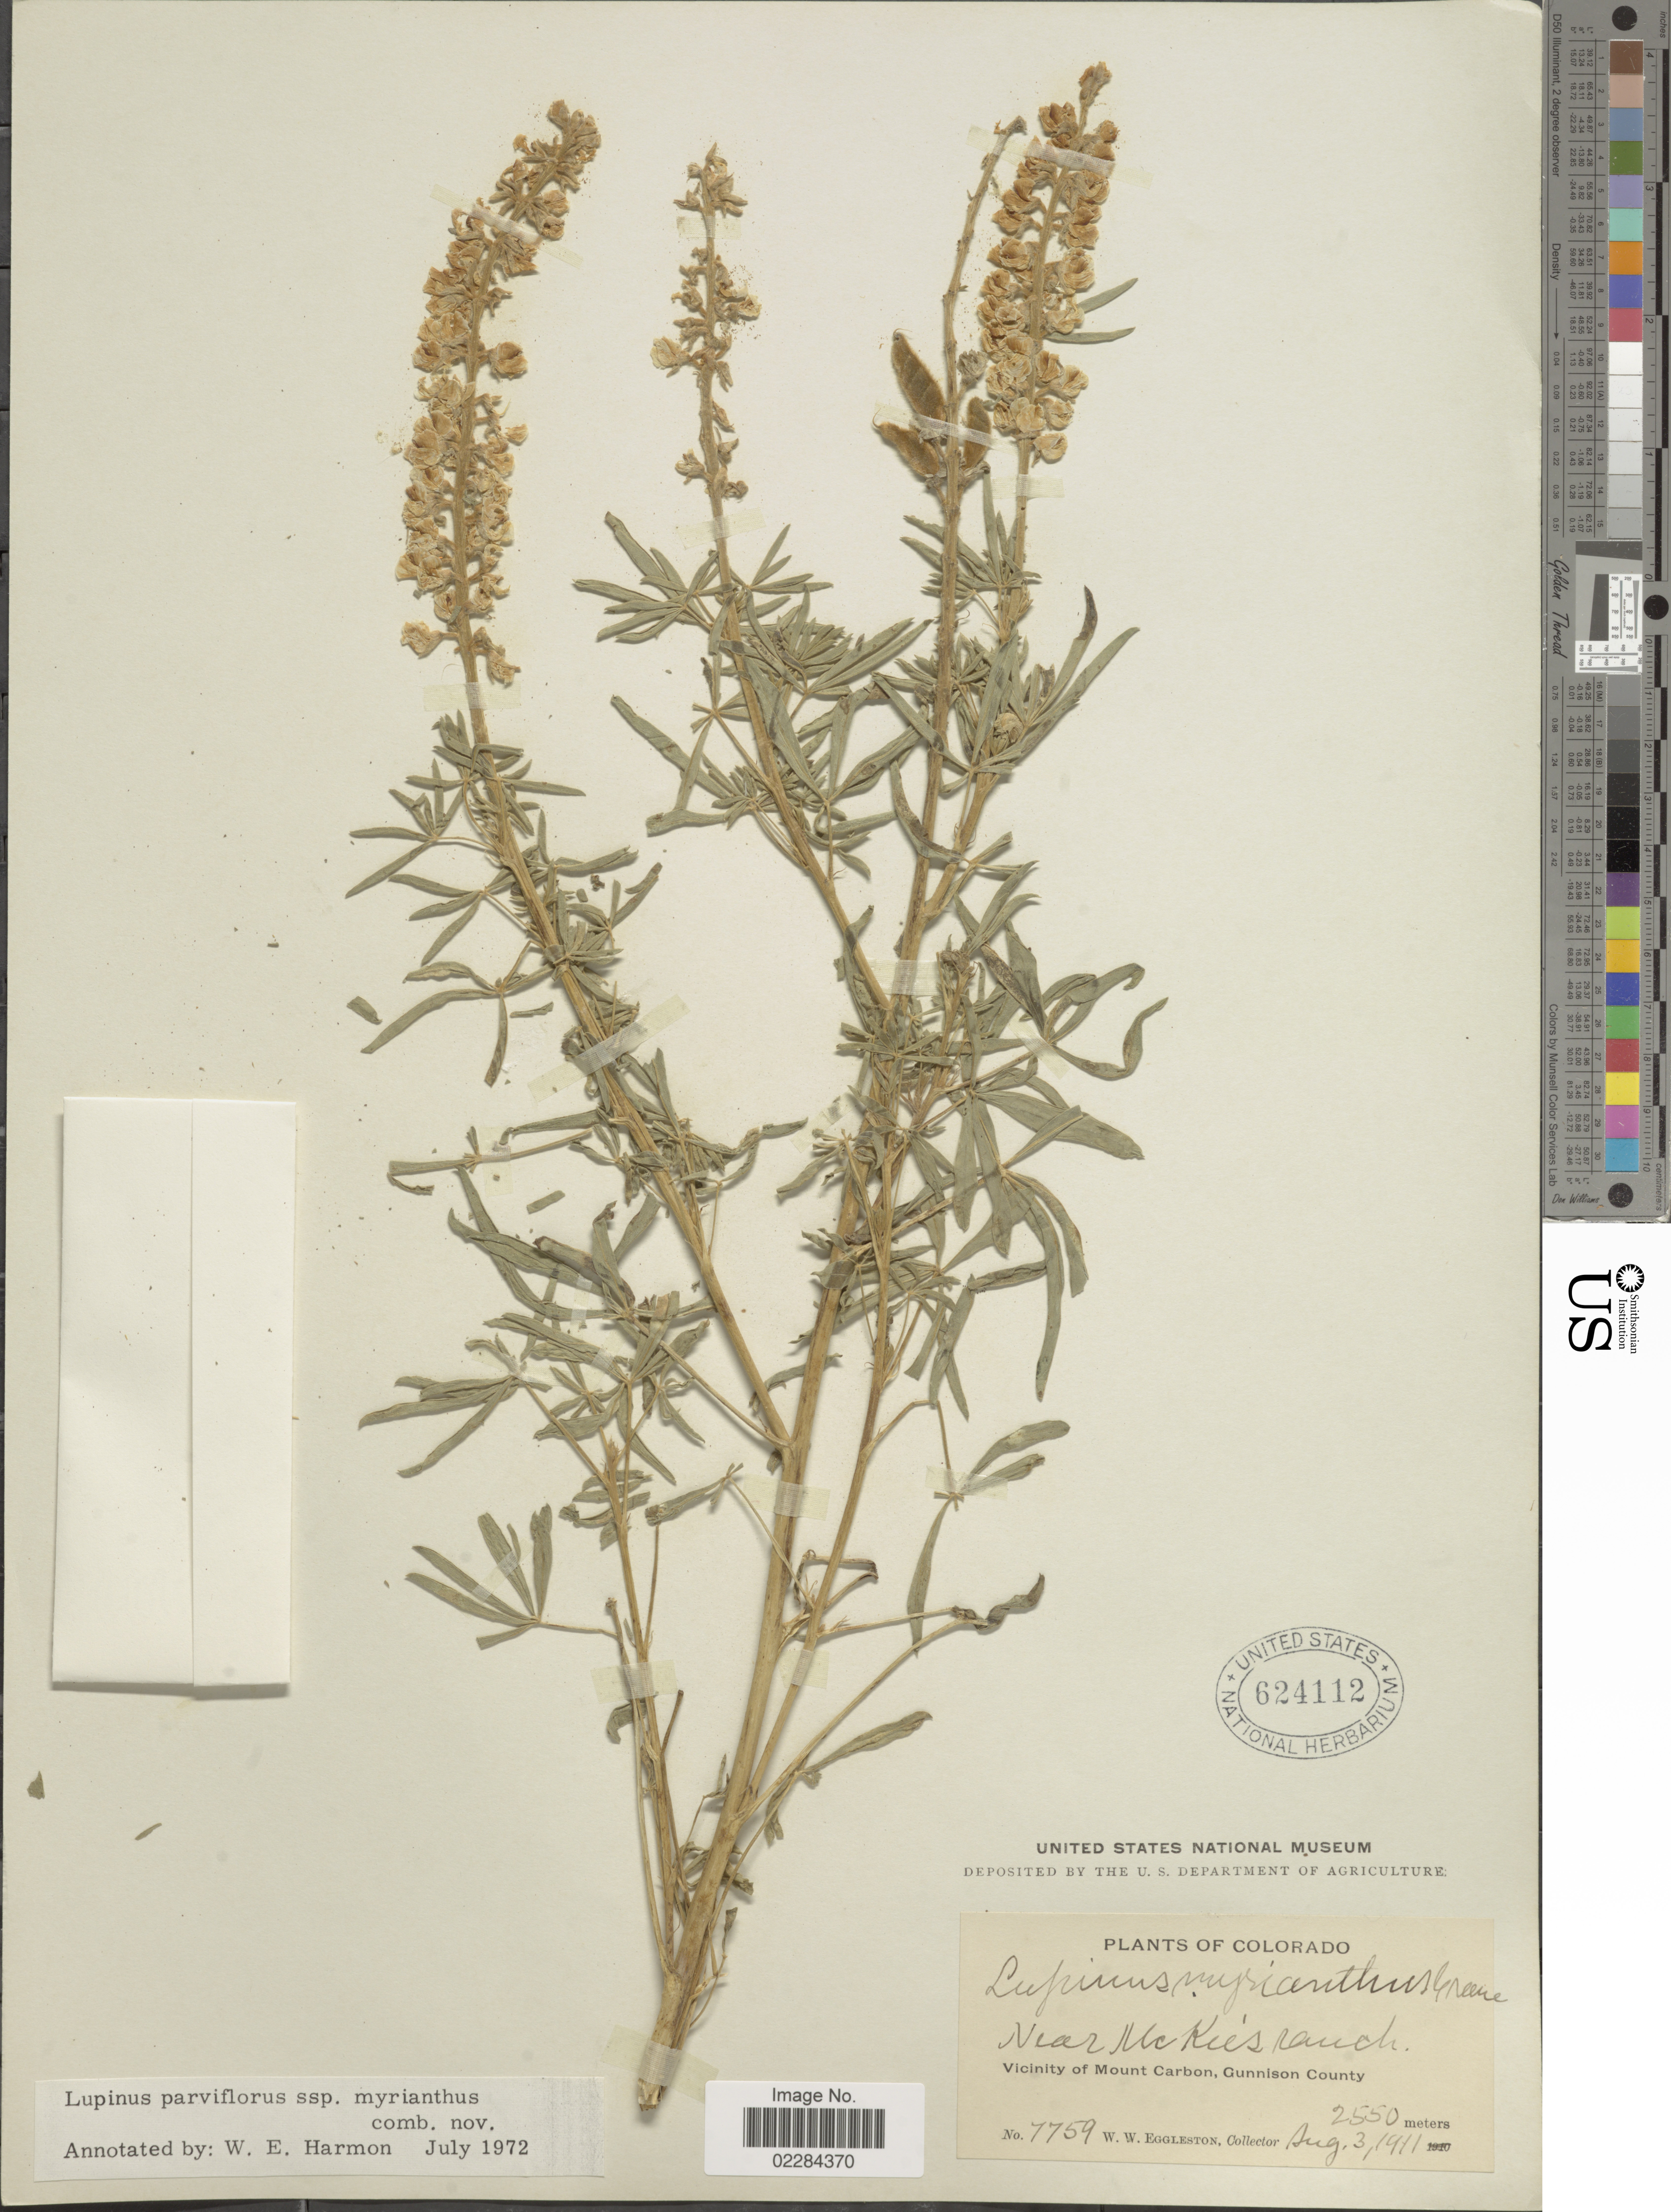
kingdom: Plantae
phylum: Tracheophyta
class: Magnoliopsida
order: Fabales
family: Fabaceae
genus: Lupinus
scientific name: Lupinus argenteus var. myrianthus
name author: (Greene) Isley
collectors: W. W. Eggleston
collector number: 7759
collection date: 1911-08-03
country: United States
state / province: Colorado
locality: Near McKess ranch. Vicinity of Mount Carbon, Gunniosn County.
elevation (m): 2550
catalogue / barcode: US 624112